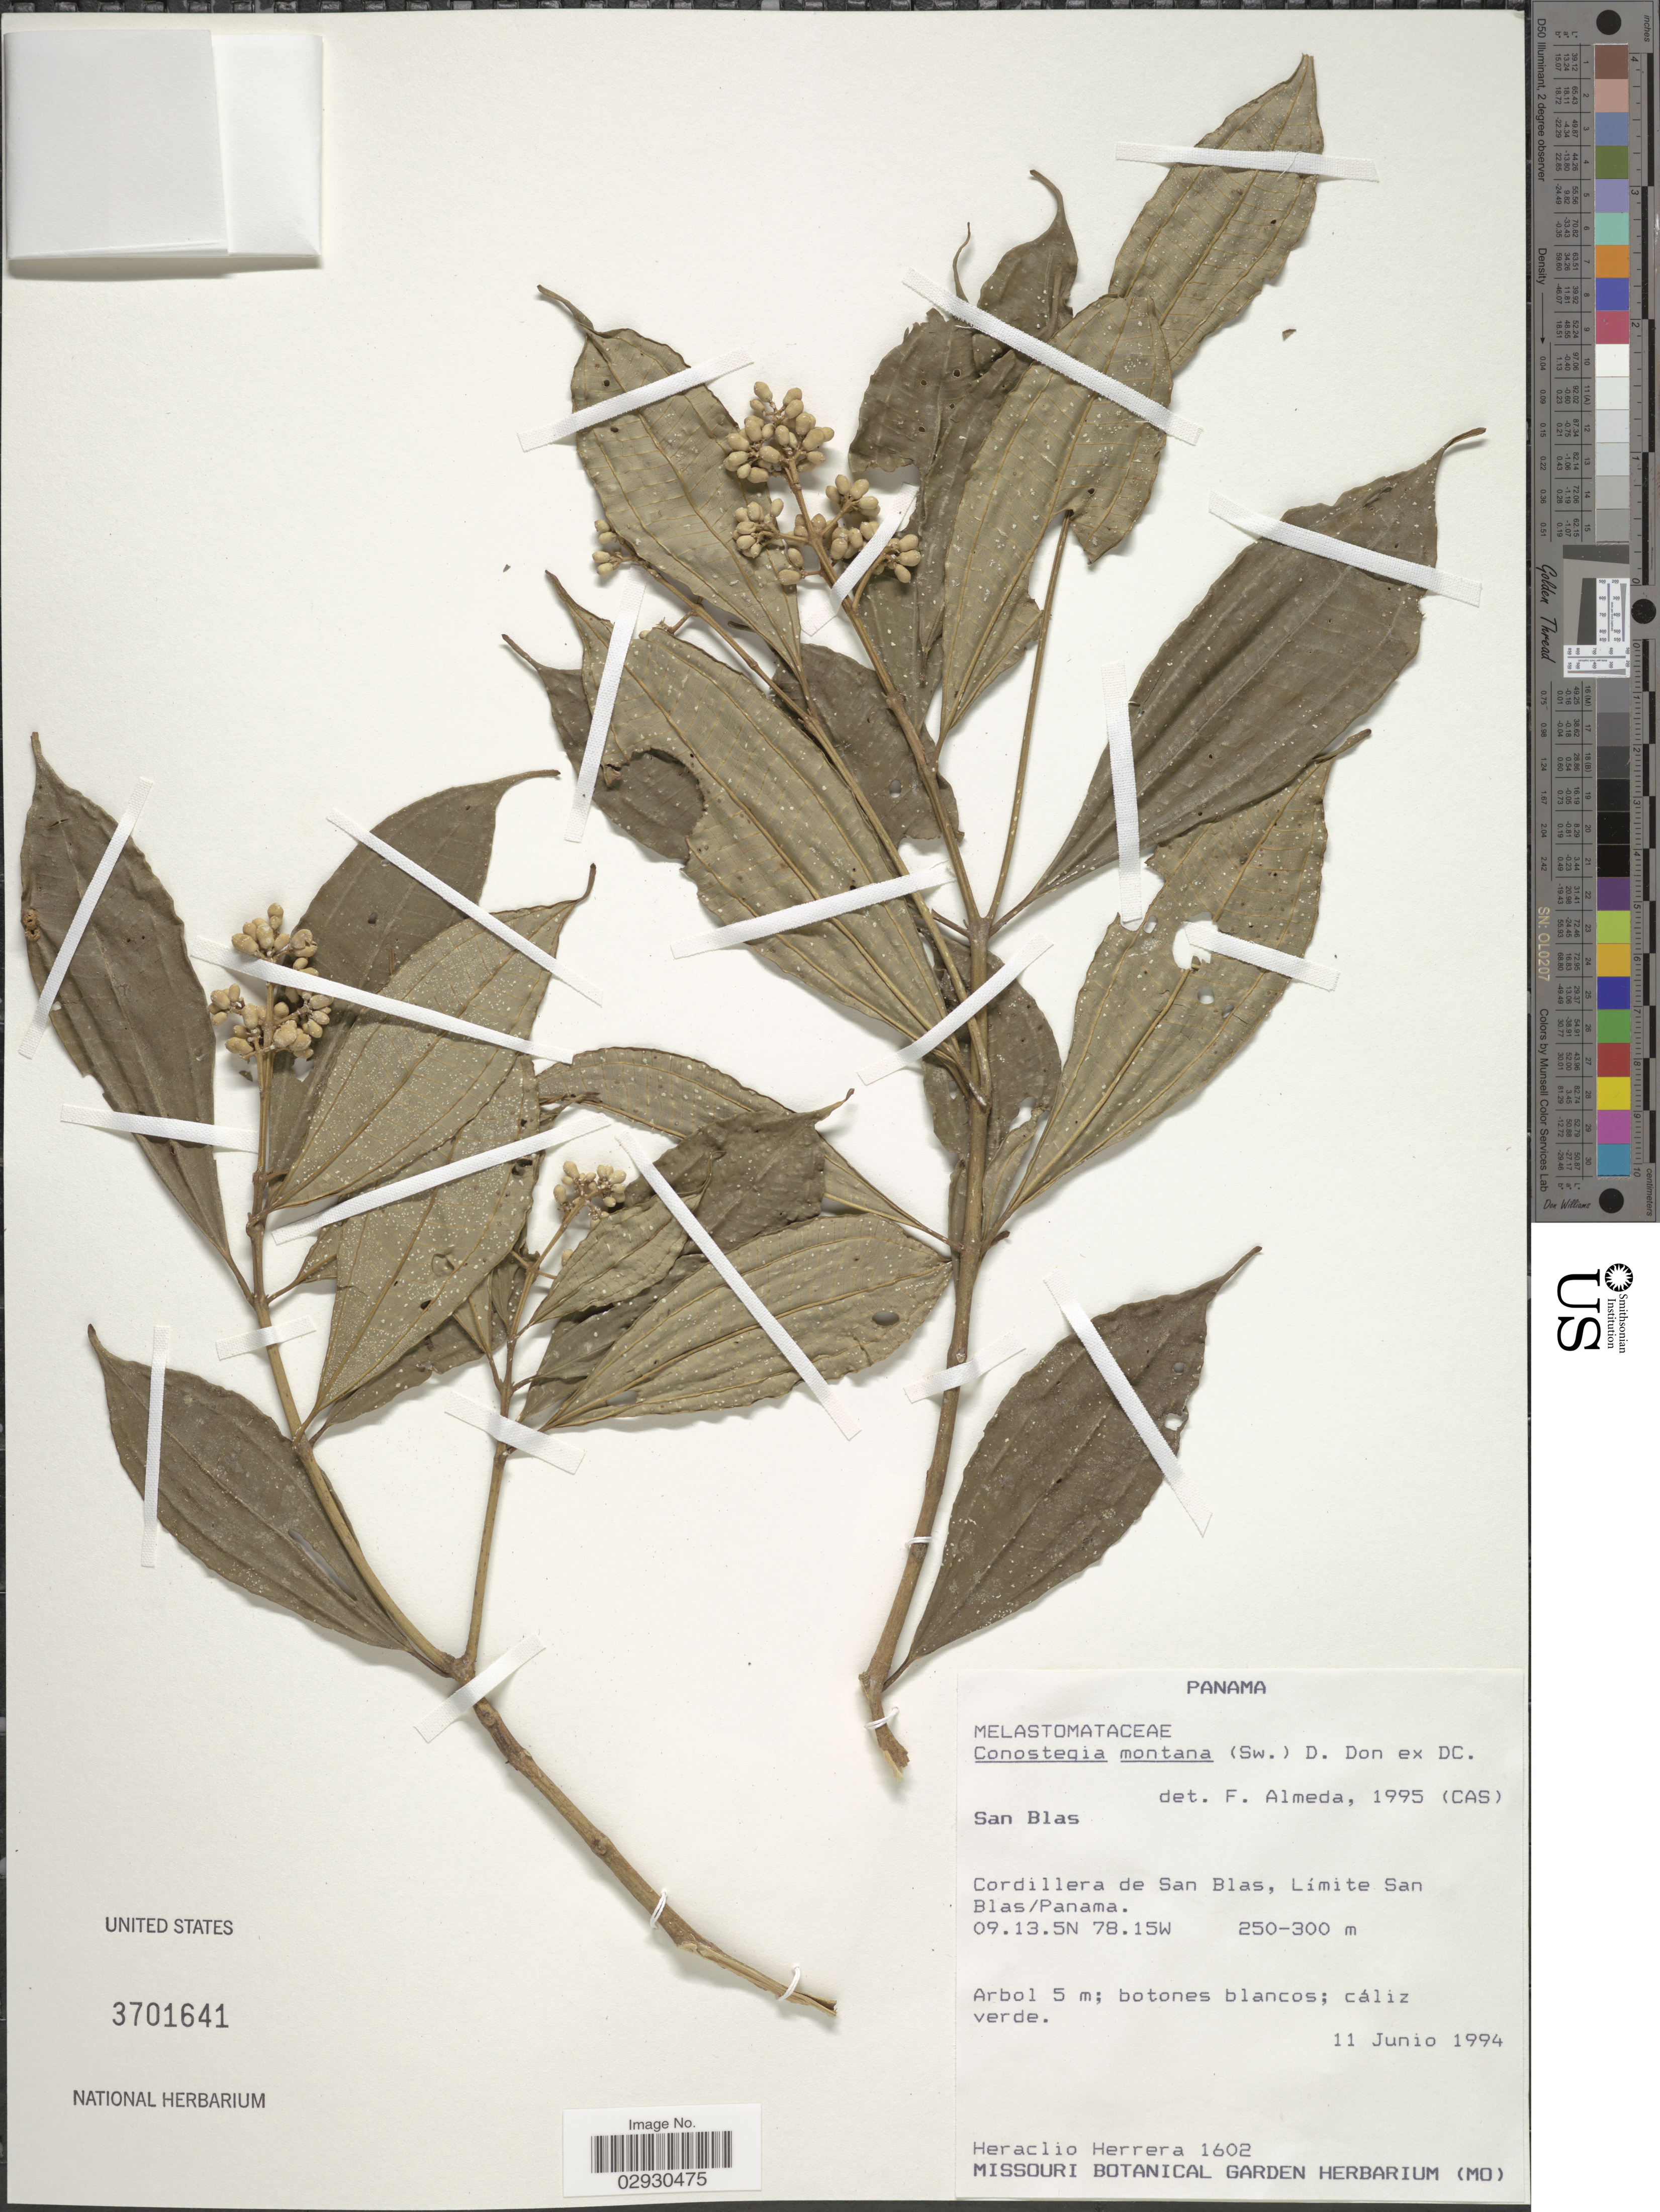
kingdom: Plantae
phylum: Tracheophyta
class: Magnoliopsida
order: Myrtales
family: Melastomataceae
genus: Conostegia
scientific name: Conostegia montana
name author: (Sw.) D. Don ex DC.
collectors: H. Herrera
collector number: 1602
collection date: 1994-06-11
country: Panama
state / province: Kuna Yala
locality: San Blas, Cordillera de San Blas, Límite San Blas/Panama.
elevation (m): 250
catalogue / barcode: US 3701641